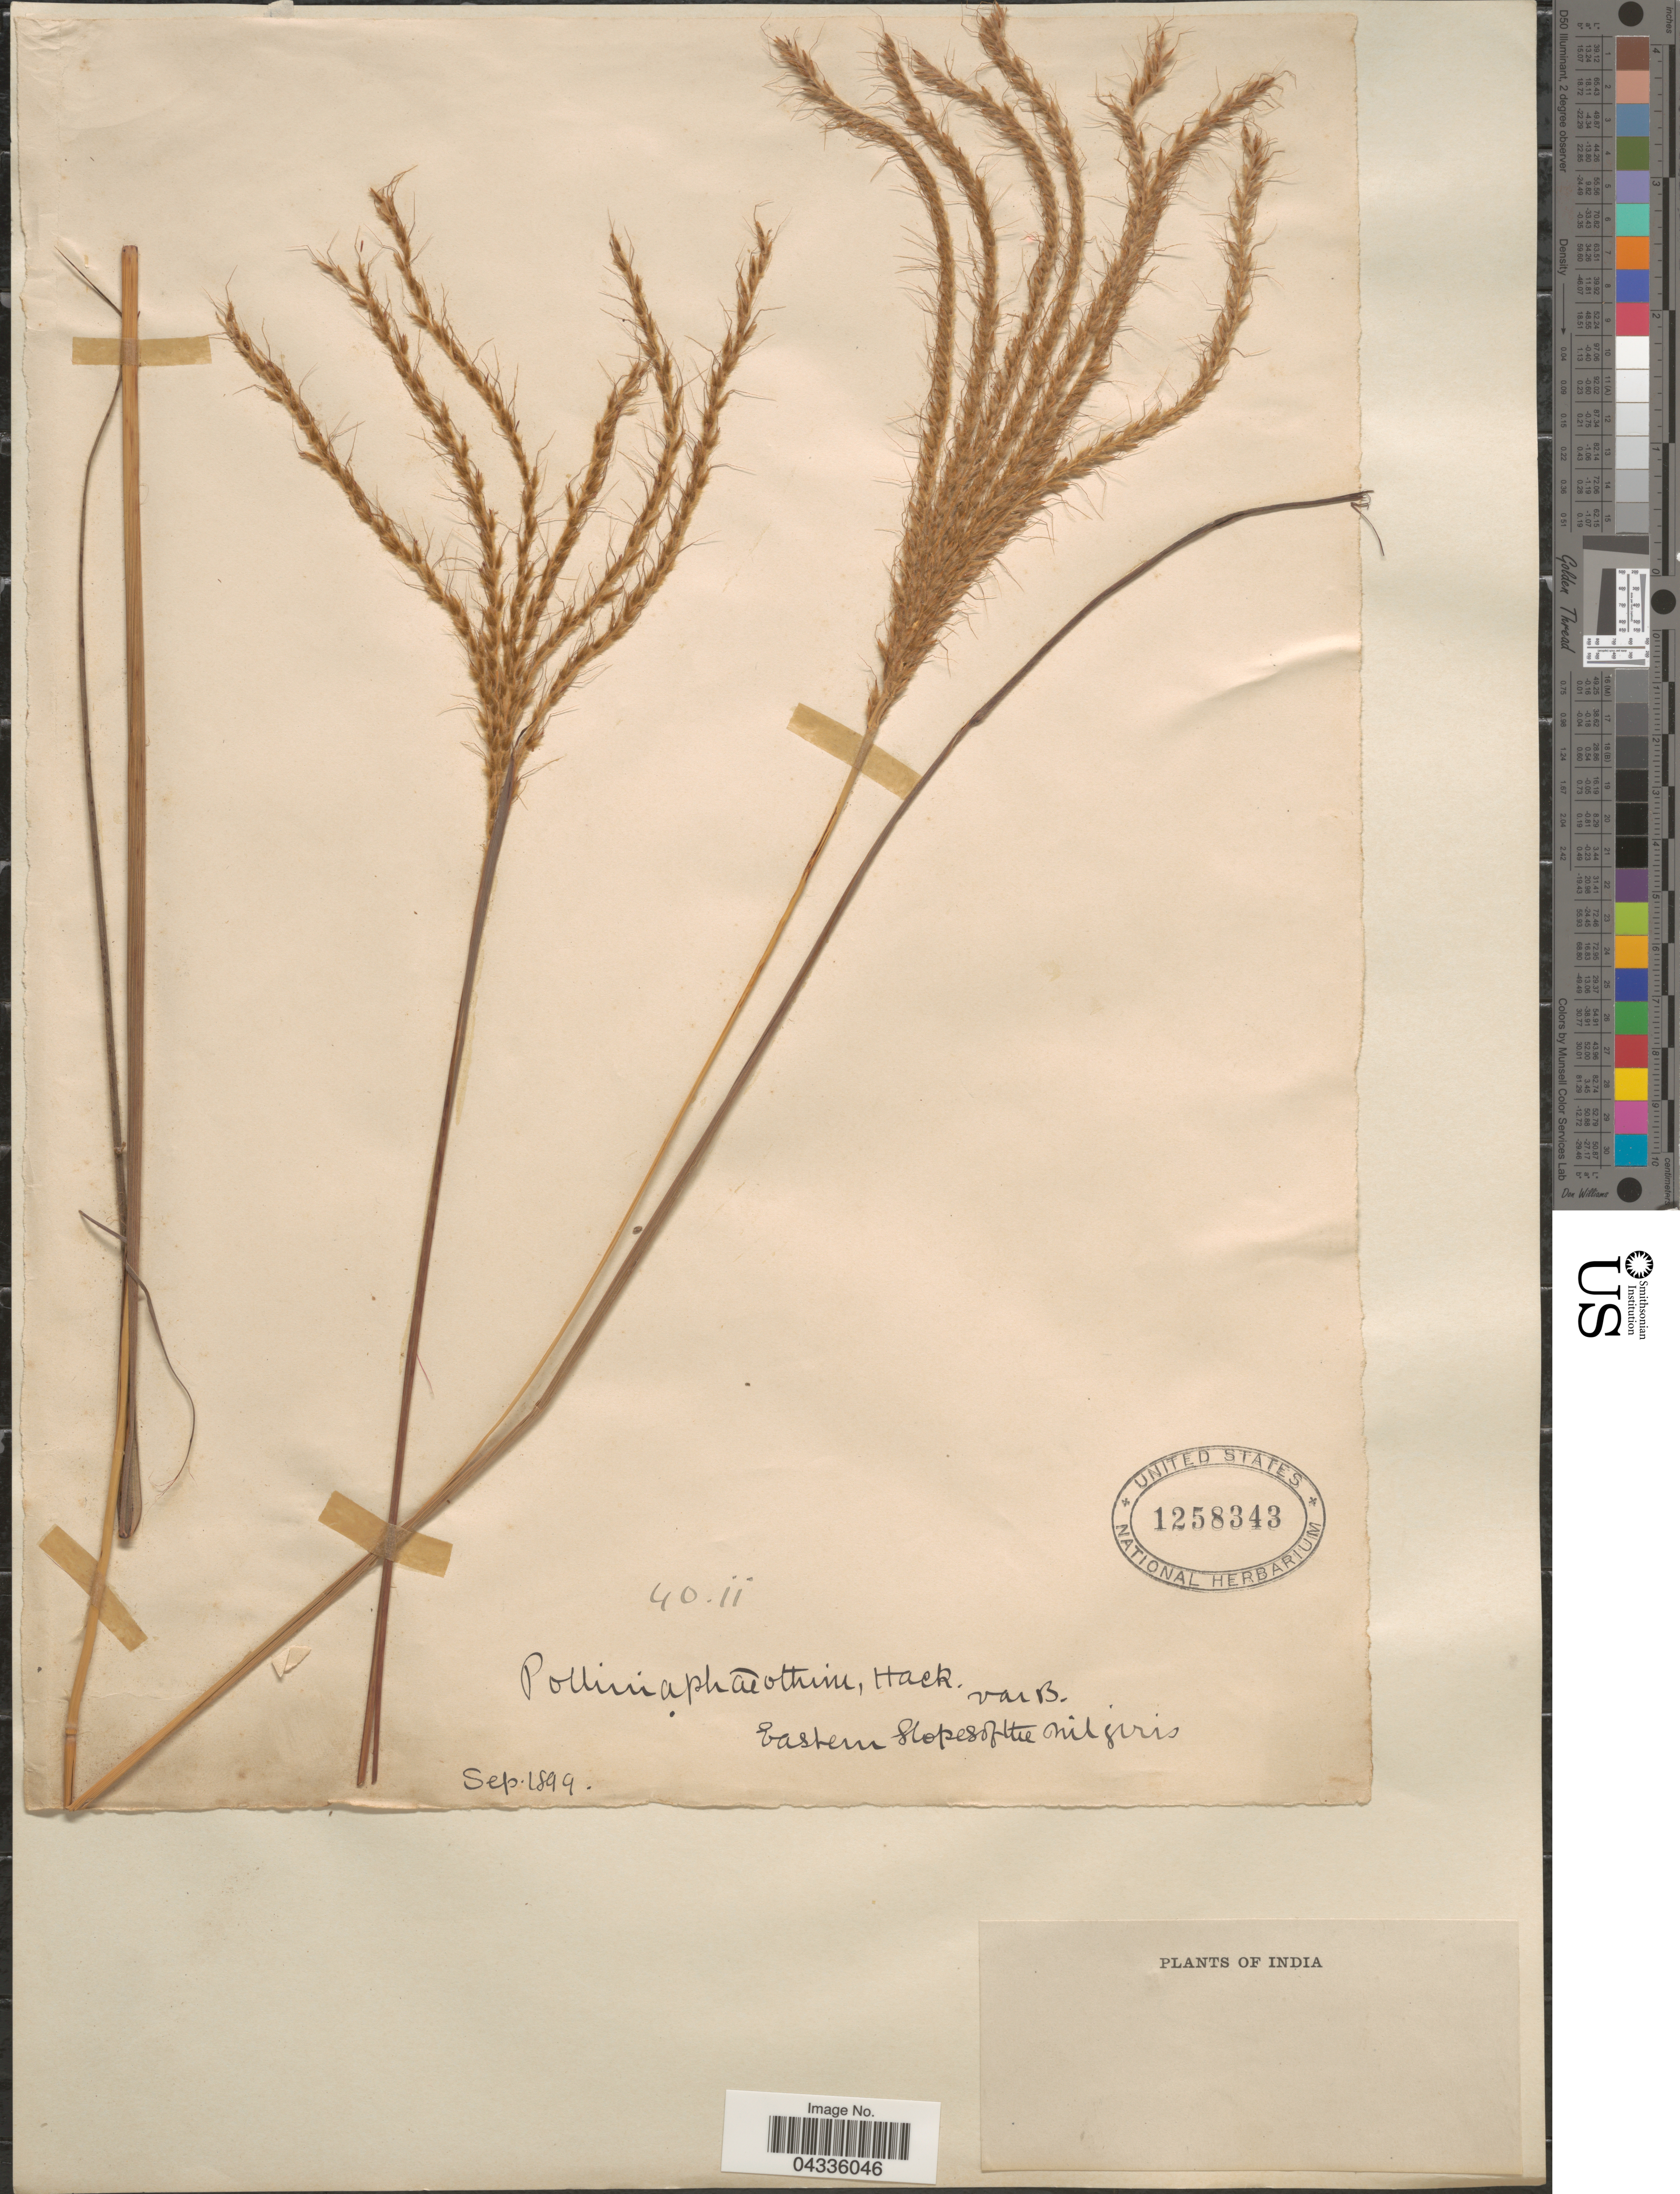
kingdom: Plantae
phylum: Tracheophyta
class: Liliopsida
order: Poales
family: Poaceae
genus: Eulalia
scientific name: Eulalia phaeothrix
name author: (Hack.) Kuntze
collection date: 1899-09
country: India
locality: Eastern Slopes of the Nilgiris.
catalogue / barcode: US 1258343